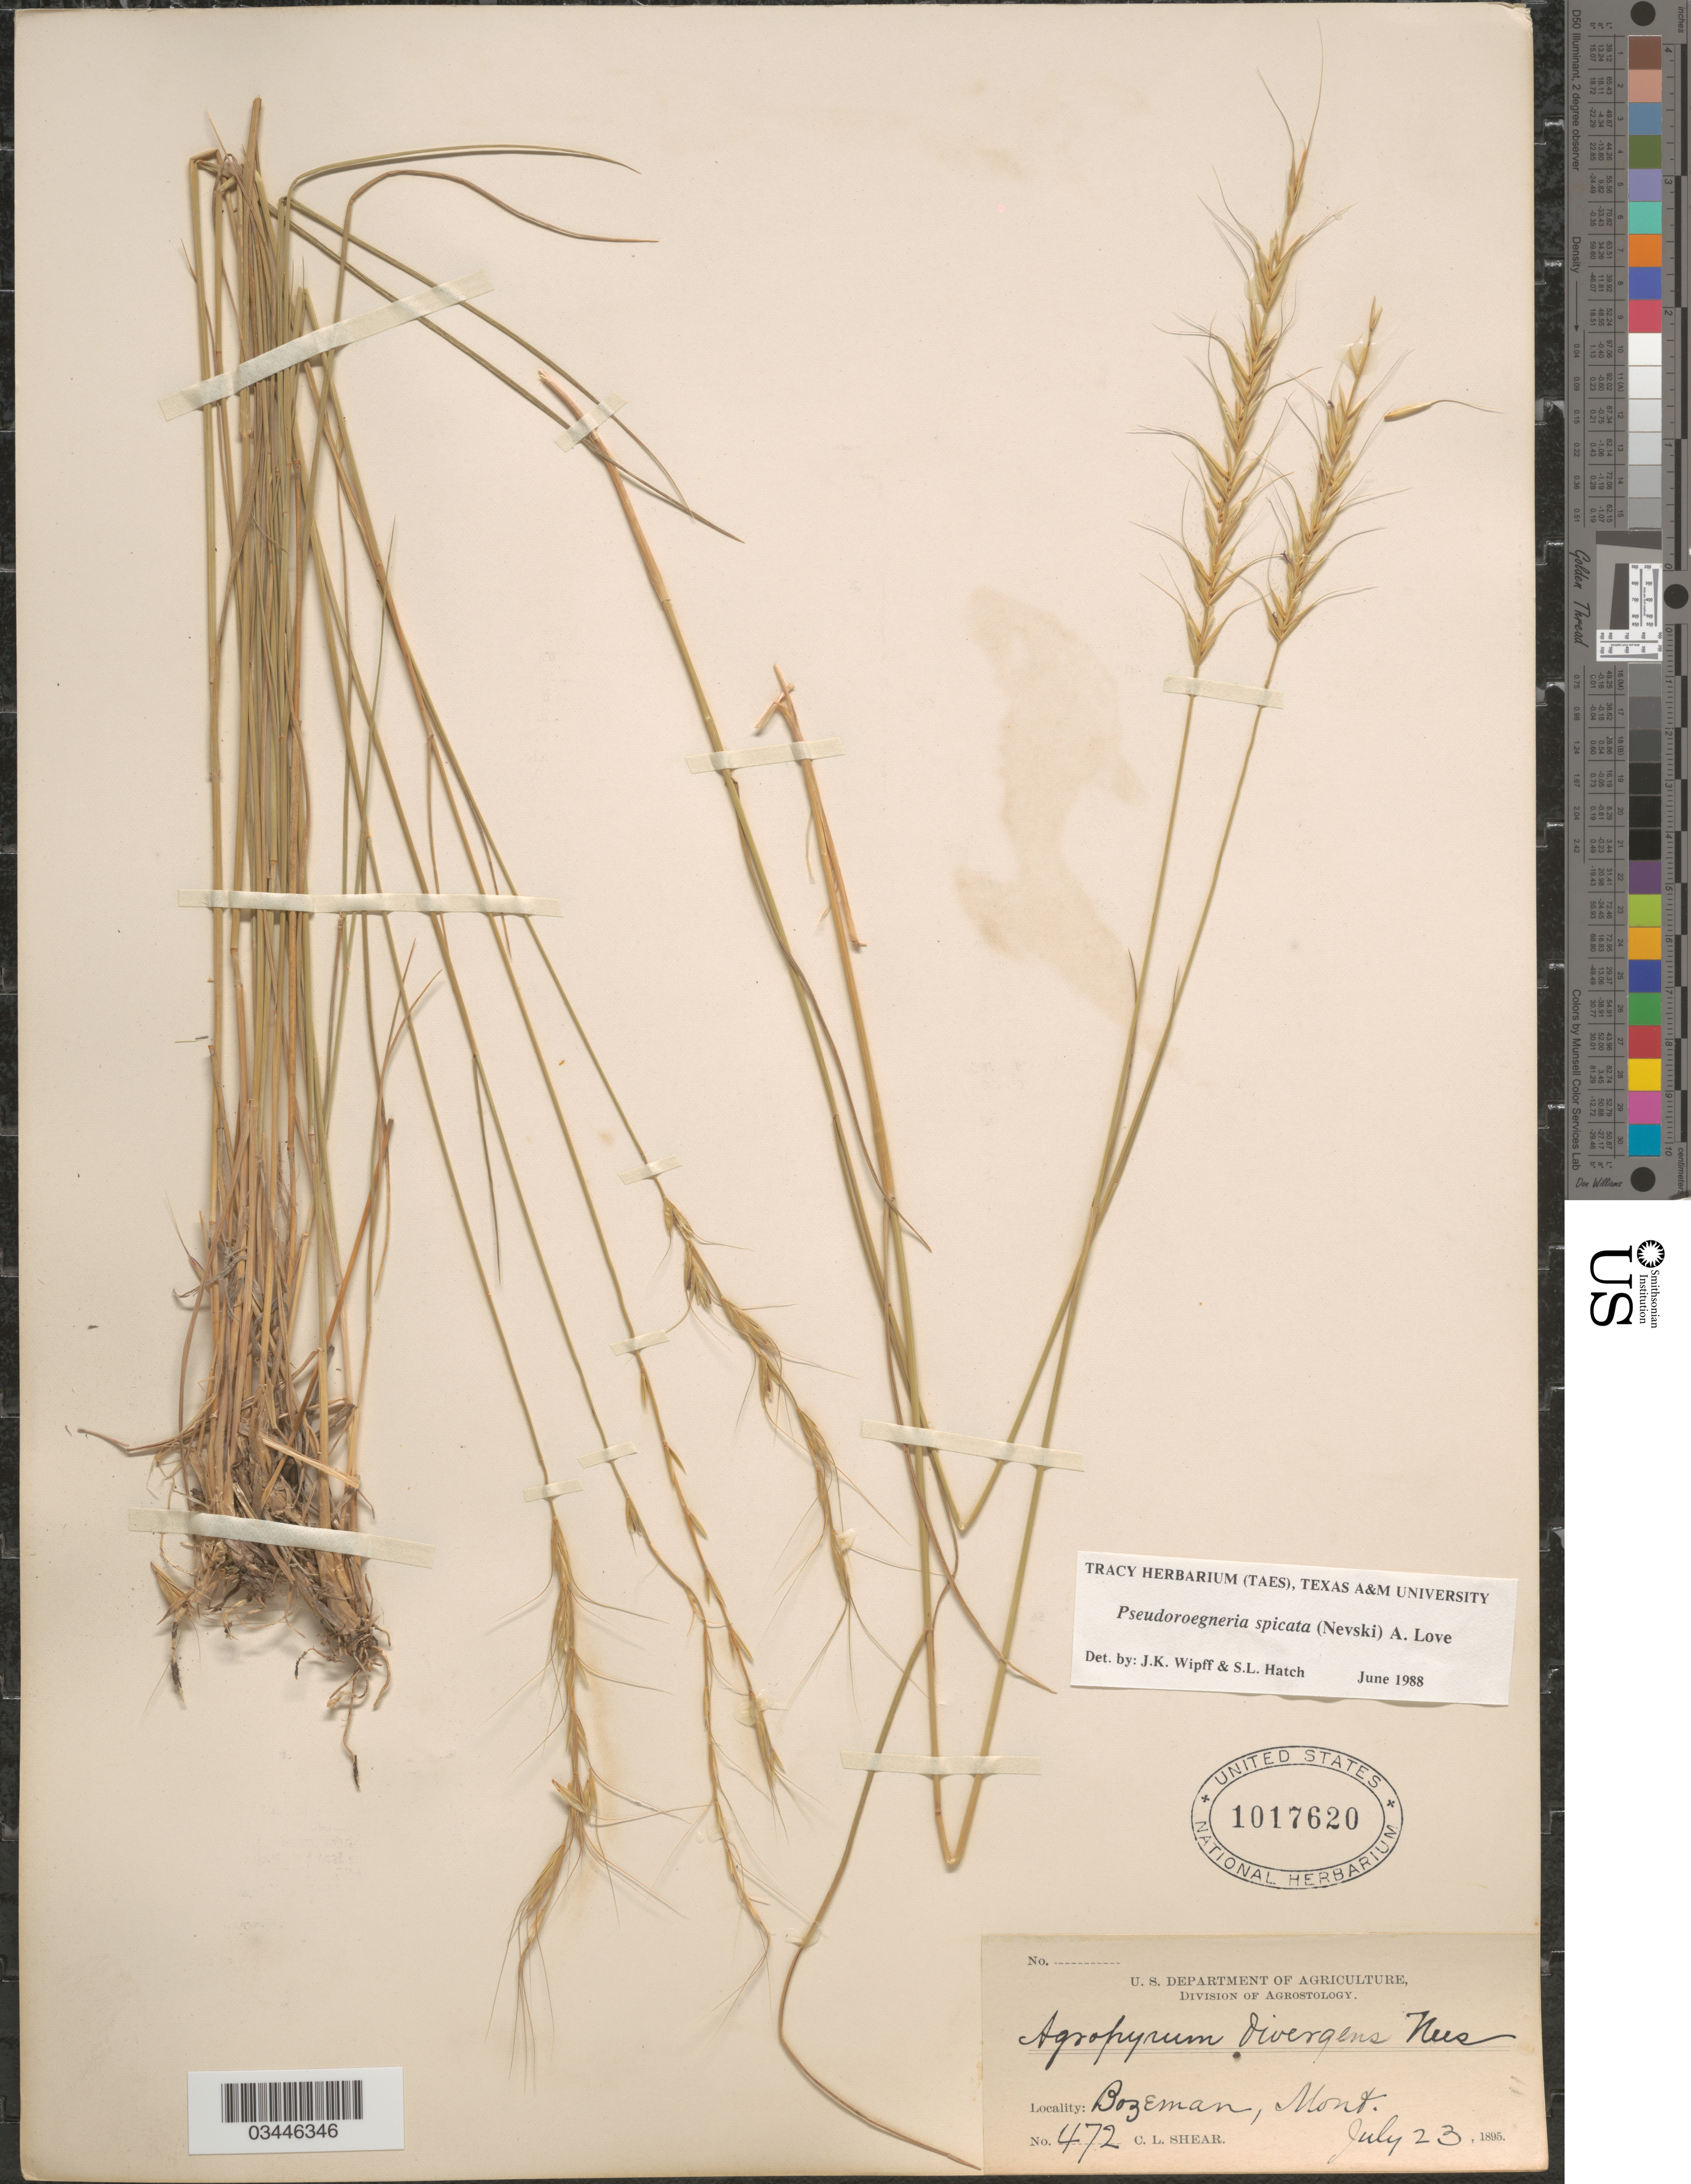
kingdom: Plantae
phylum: Tracheophyta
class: Liliopsida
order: Poales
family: Poaceae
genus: Pseudoroegneria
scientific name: Pseudoroegneria spicata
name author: (Pursh) Á. Löve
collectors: C. L. Shear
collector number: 472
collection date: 1895-07-23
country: United States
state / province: Montana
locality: Bozeman.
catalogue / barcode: US 1017620